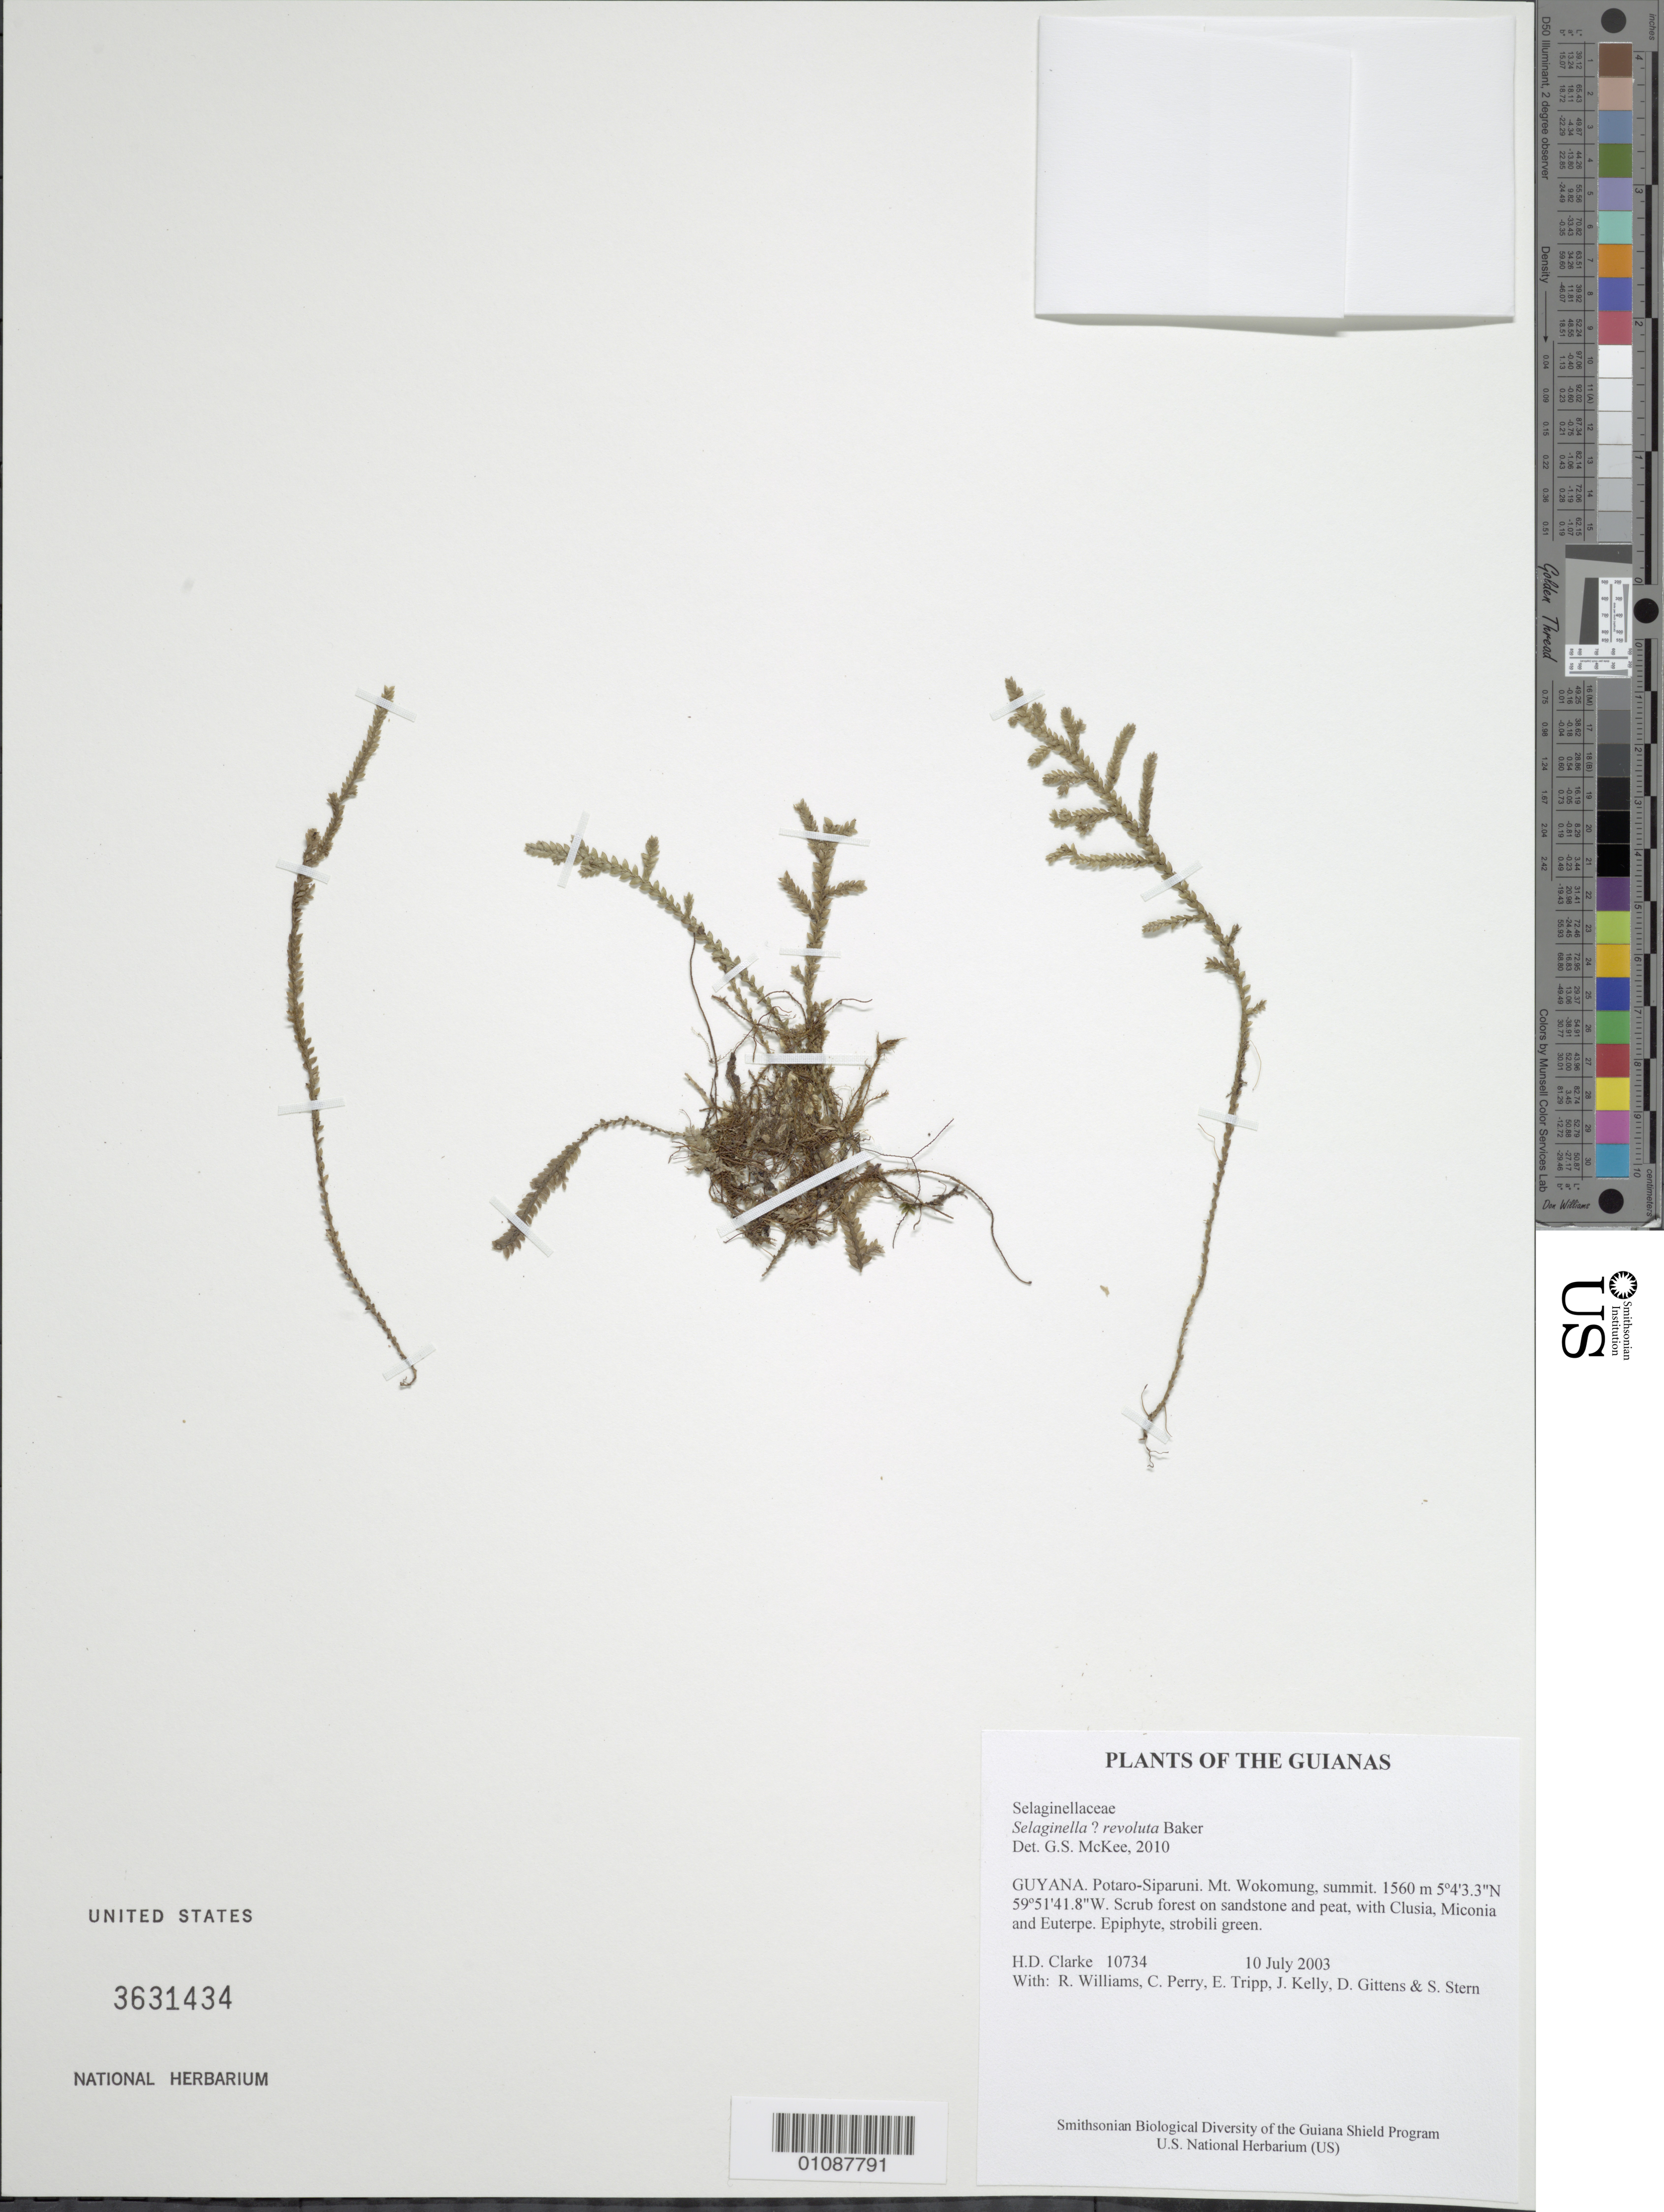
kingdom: Plantae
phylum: Tracheophyta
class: Lycopodiopsida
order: Selaginellales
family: Selaginellaceae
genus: Selaginella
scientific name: Selaginella revoluta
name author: Baker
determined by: McKee, G. S., (US), NMNH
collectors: H. D. Clarke, R. Williams, C. Perry, E. Tripp, J. Kelly, D. Gittens & S. R. Stern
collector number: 10734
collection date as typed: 10 July 2003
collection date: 2003-07-10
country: Guyana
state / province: Potaro-Siparuni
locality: Mt. Wokomung, summit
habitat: Scrub forest on sandstone and peat, with Clusia, Miconia and Euterpe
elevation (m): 1560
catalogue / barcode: US 3631434